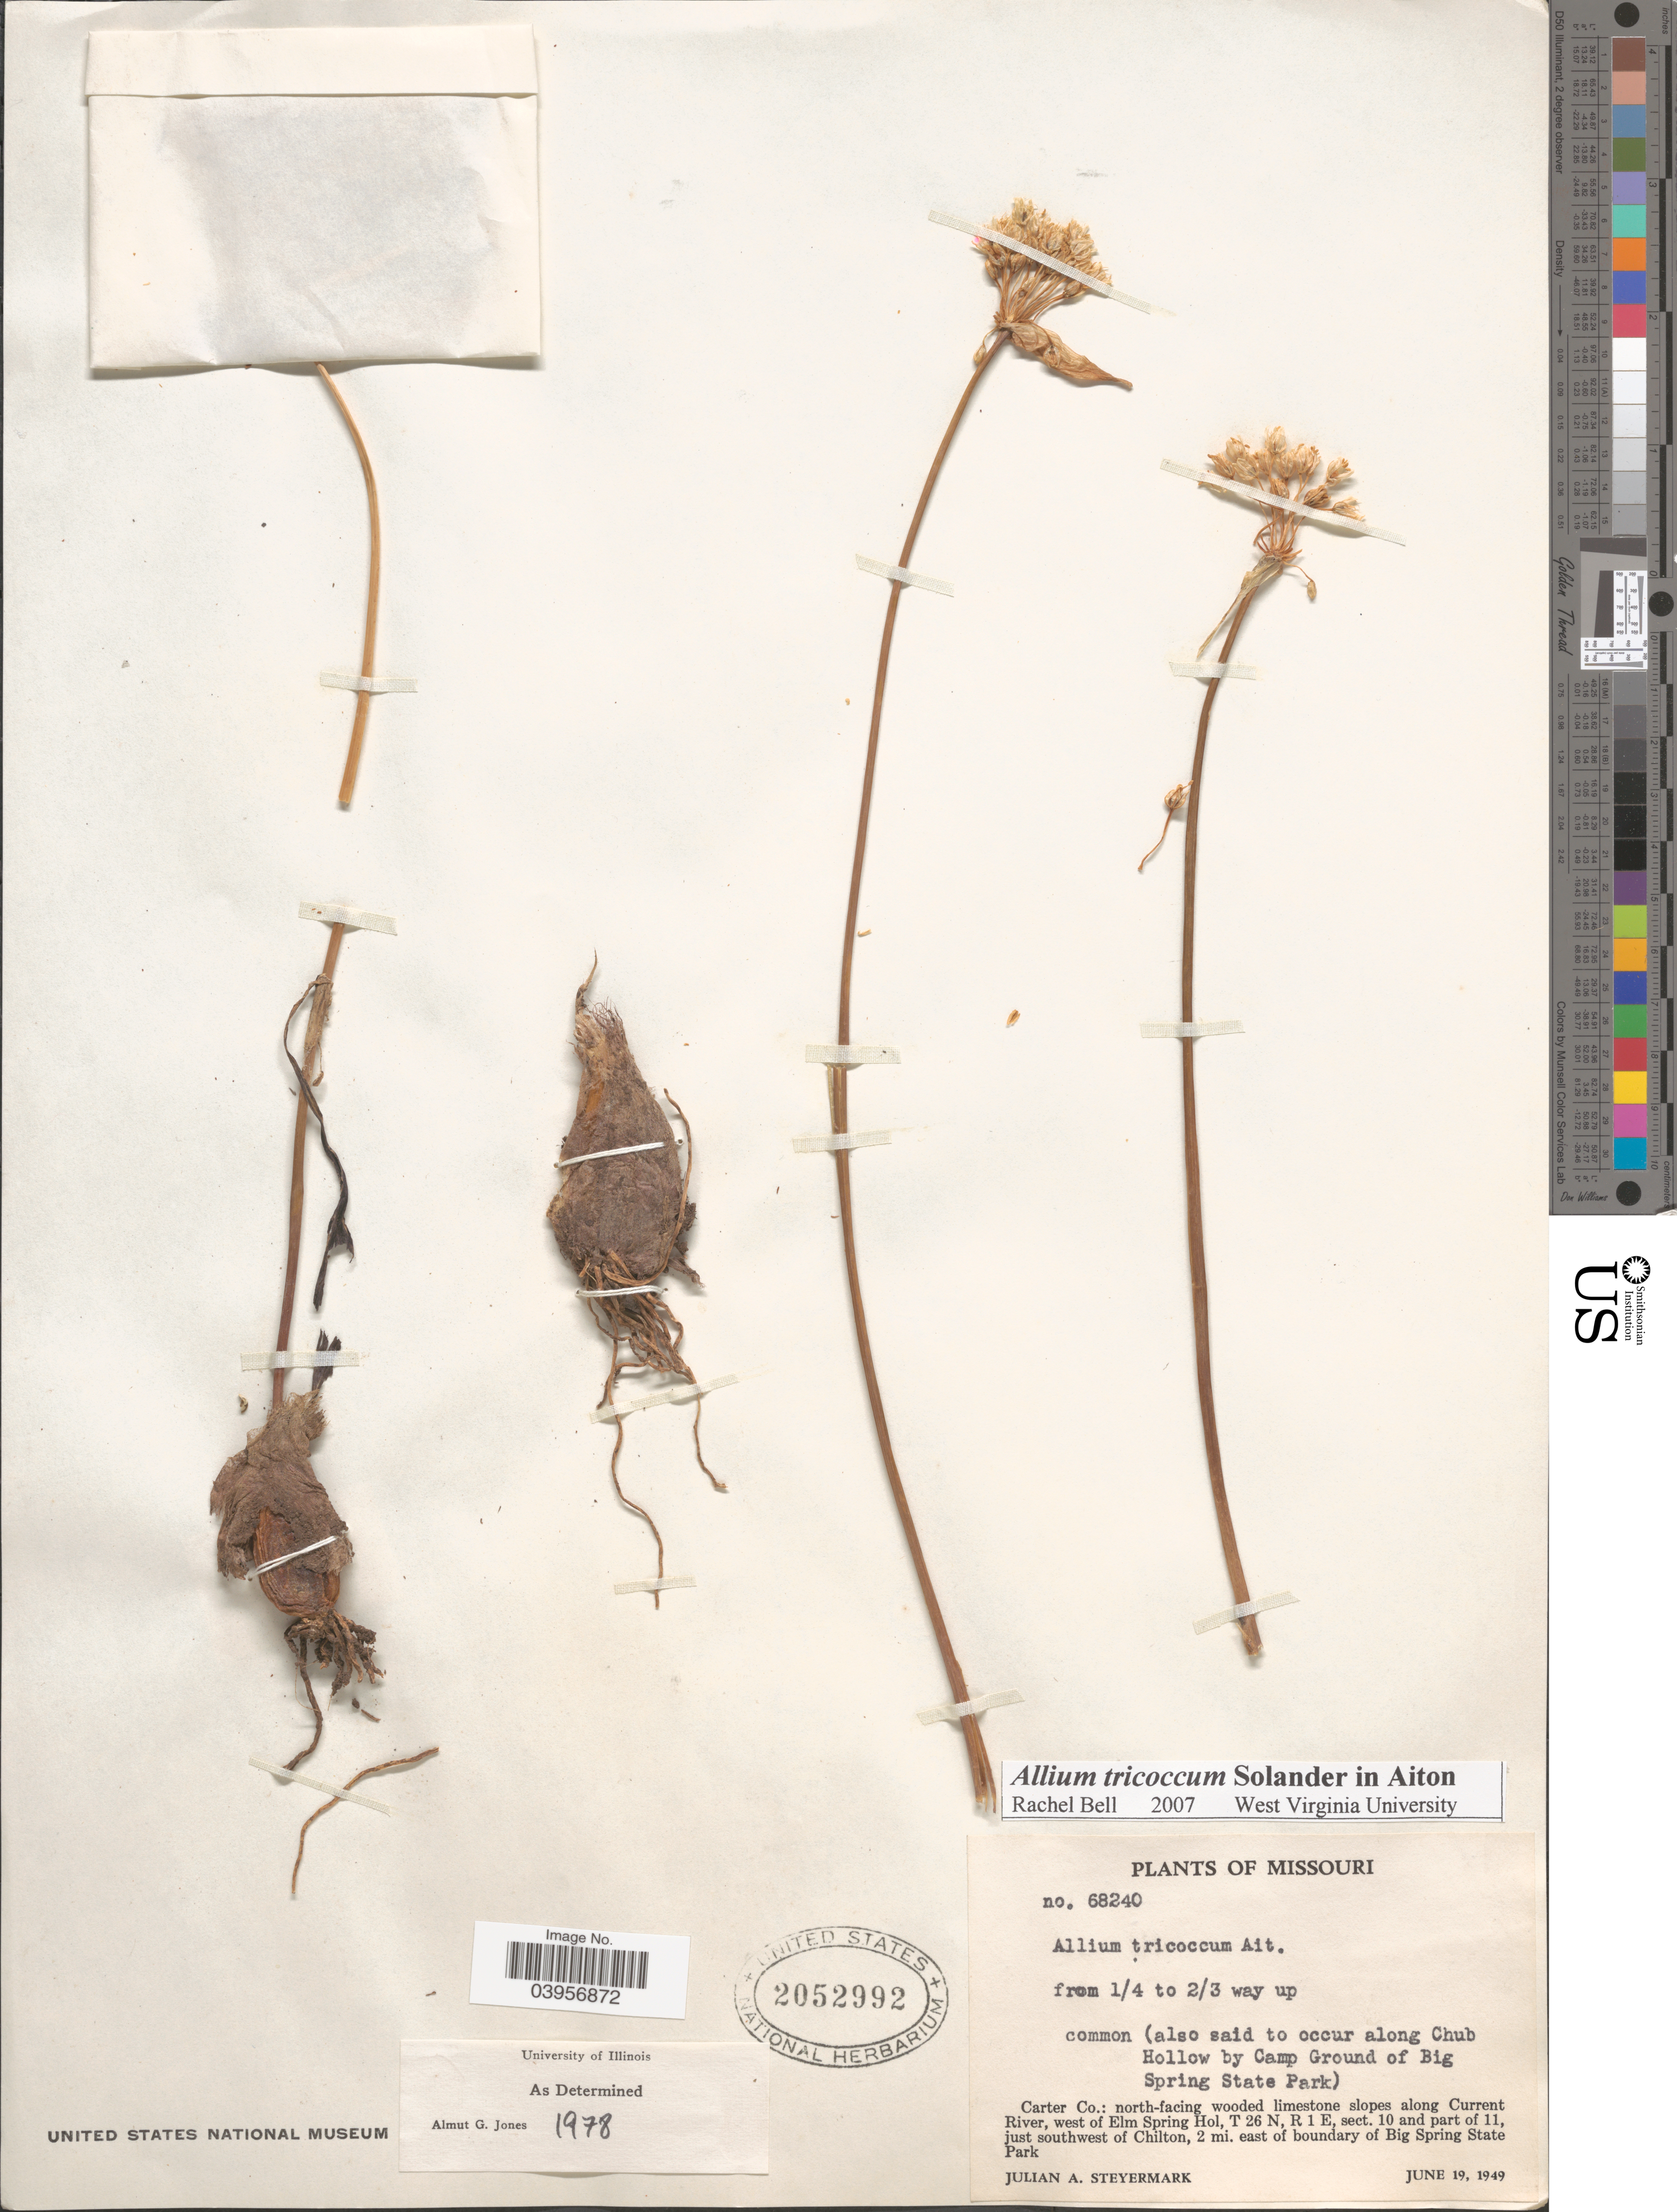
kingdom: Plantae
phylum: Tracheophyta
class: Liliopsida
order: Asparagales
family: Amaryllidaceae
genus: Allium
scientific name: Allium tricoccum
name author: Aiton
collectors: J. Steyermark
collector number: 68240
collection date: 1949-06-19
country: United States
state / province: Missouri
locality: (Along Chub Hollow by Camp Ground of Big Spring State Park) [unsure placement] Carter Co.: north-facing wooded limestone slopes along Current River, west of Elm Spring Hol, T 26 N, R 1 E, sect. 10 and part of 11, just southwest of Chilton, 2 mi. east of boundary of Big Spring State Park.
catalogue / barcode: US 2052992